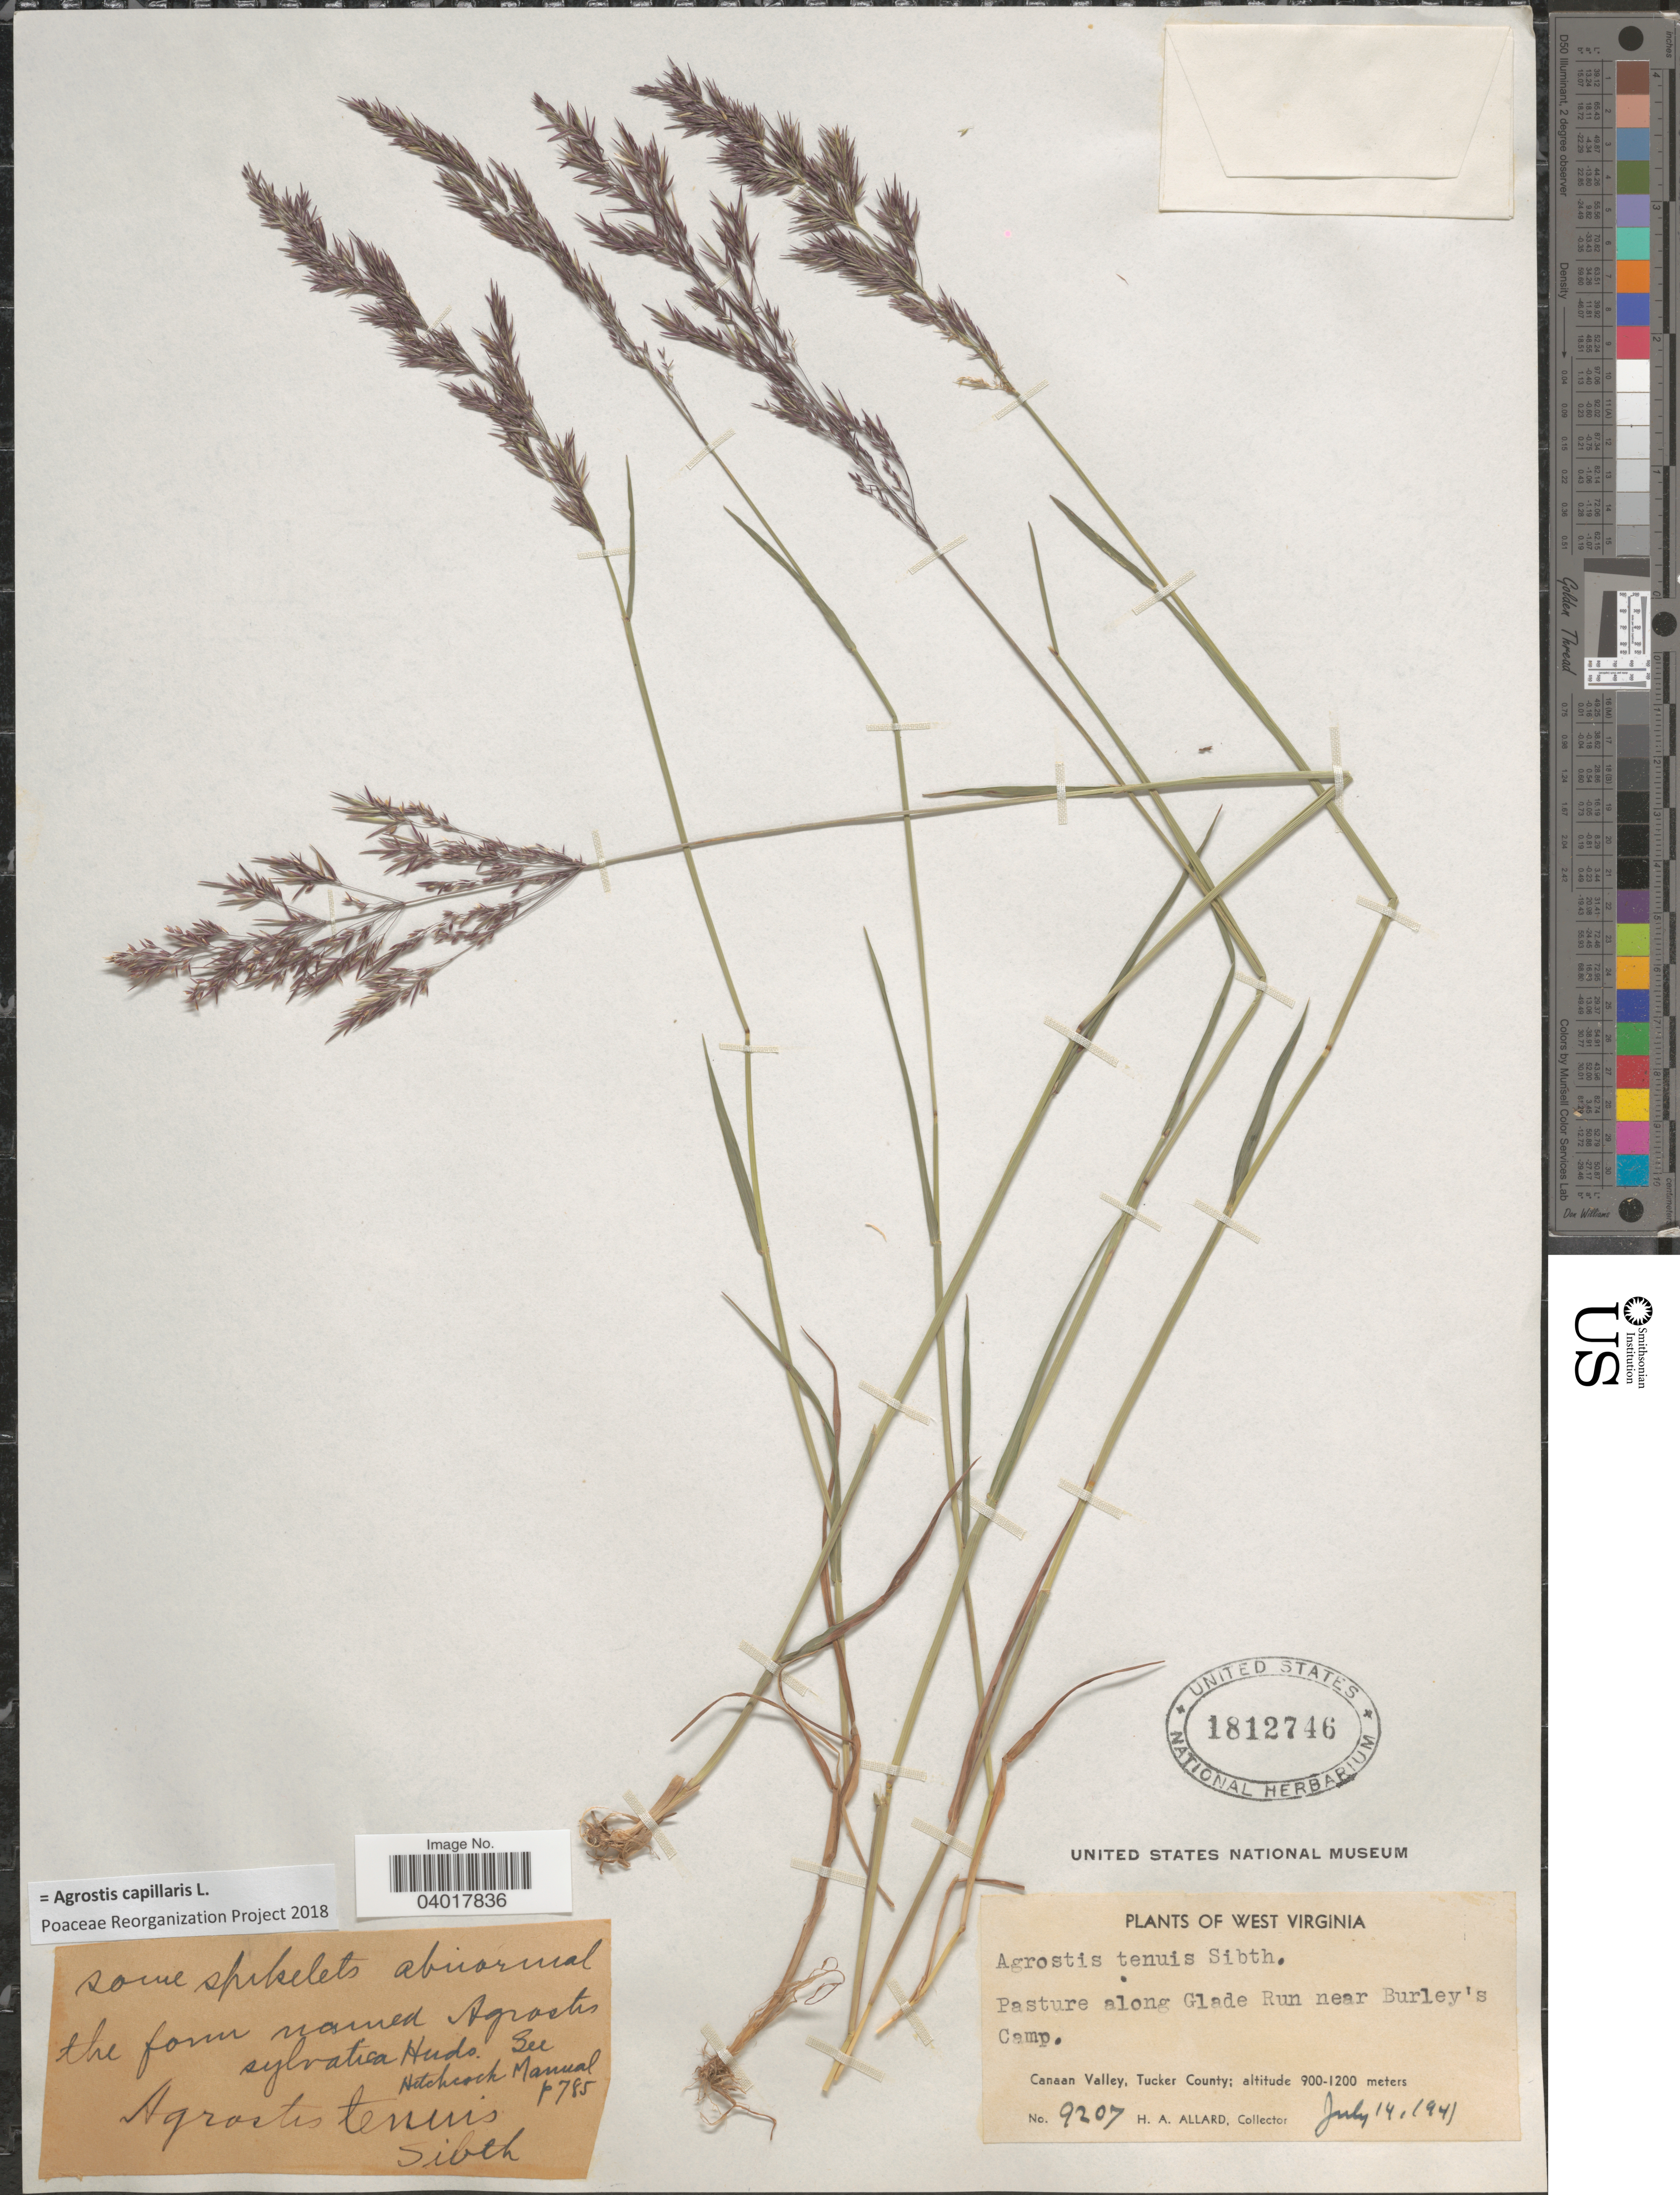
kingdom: Plantae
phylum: Tracheophyta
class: Liliopsida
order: Poales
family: Poaceae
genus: Agrostis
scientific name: Agrostis capillaris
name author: L.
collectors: H. A. Allard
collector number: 9207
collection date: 1941-07-14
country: United States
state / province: West Virginia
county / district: Tucker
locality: Pasture along Glade Run near Burley's Camp. Canaan Valley, Tucker County.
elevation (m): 900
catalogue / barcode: US 1812746